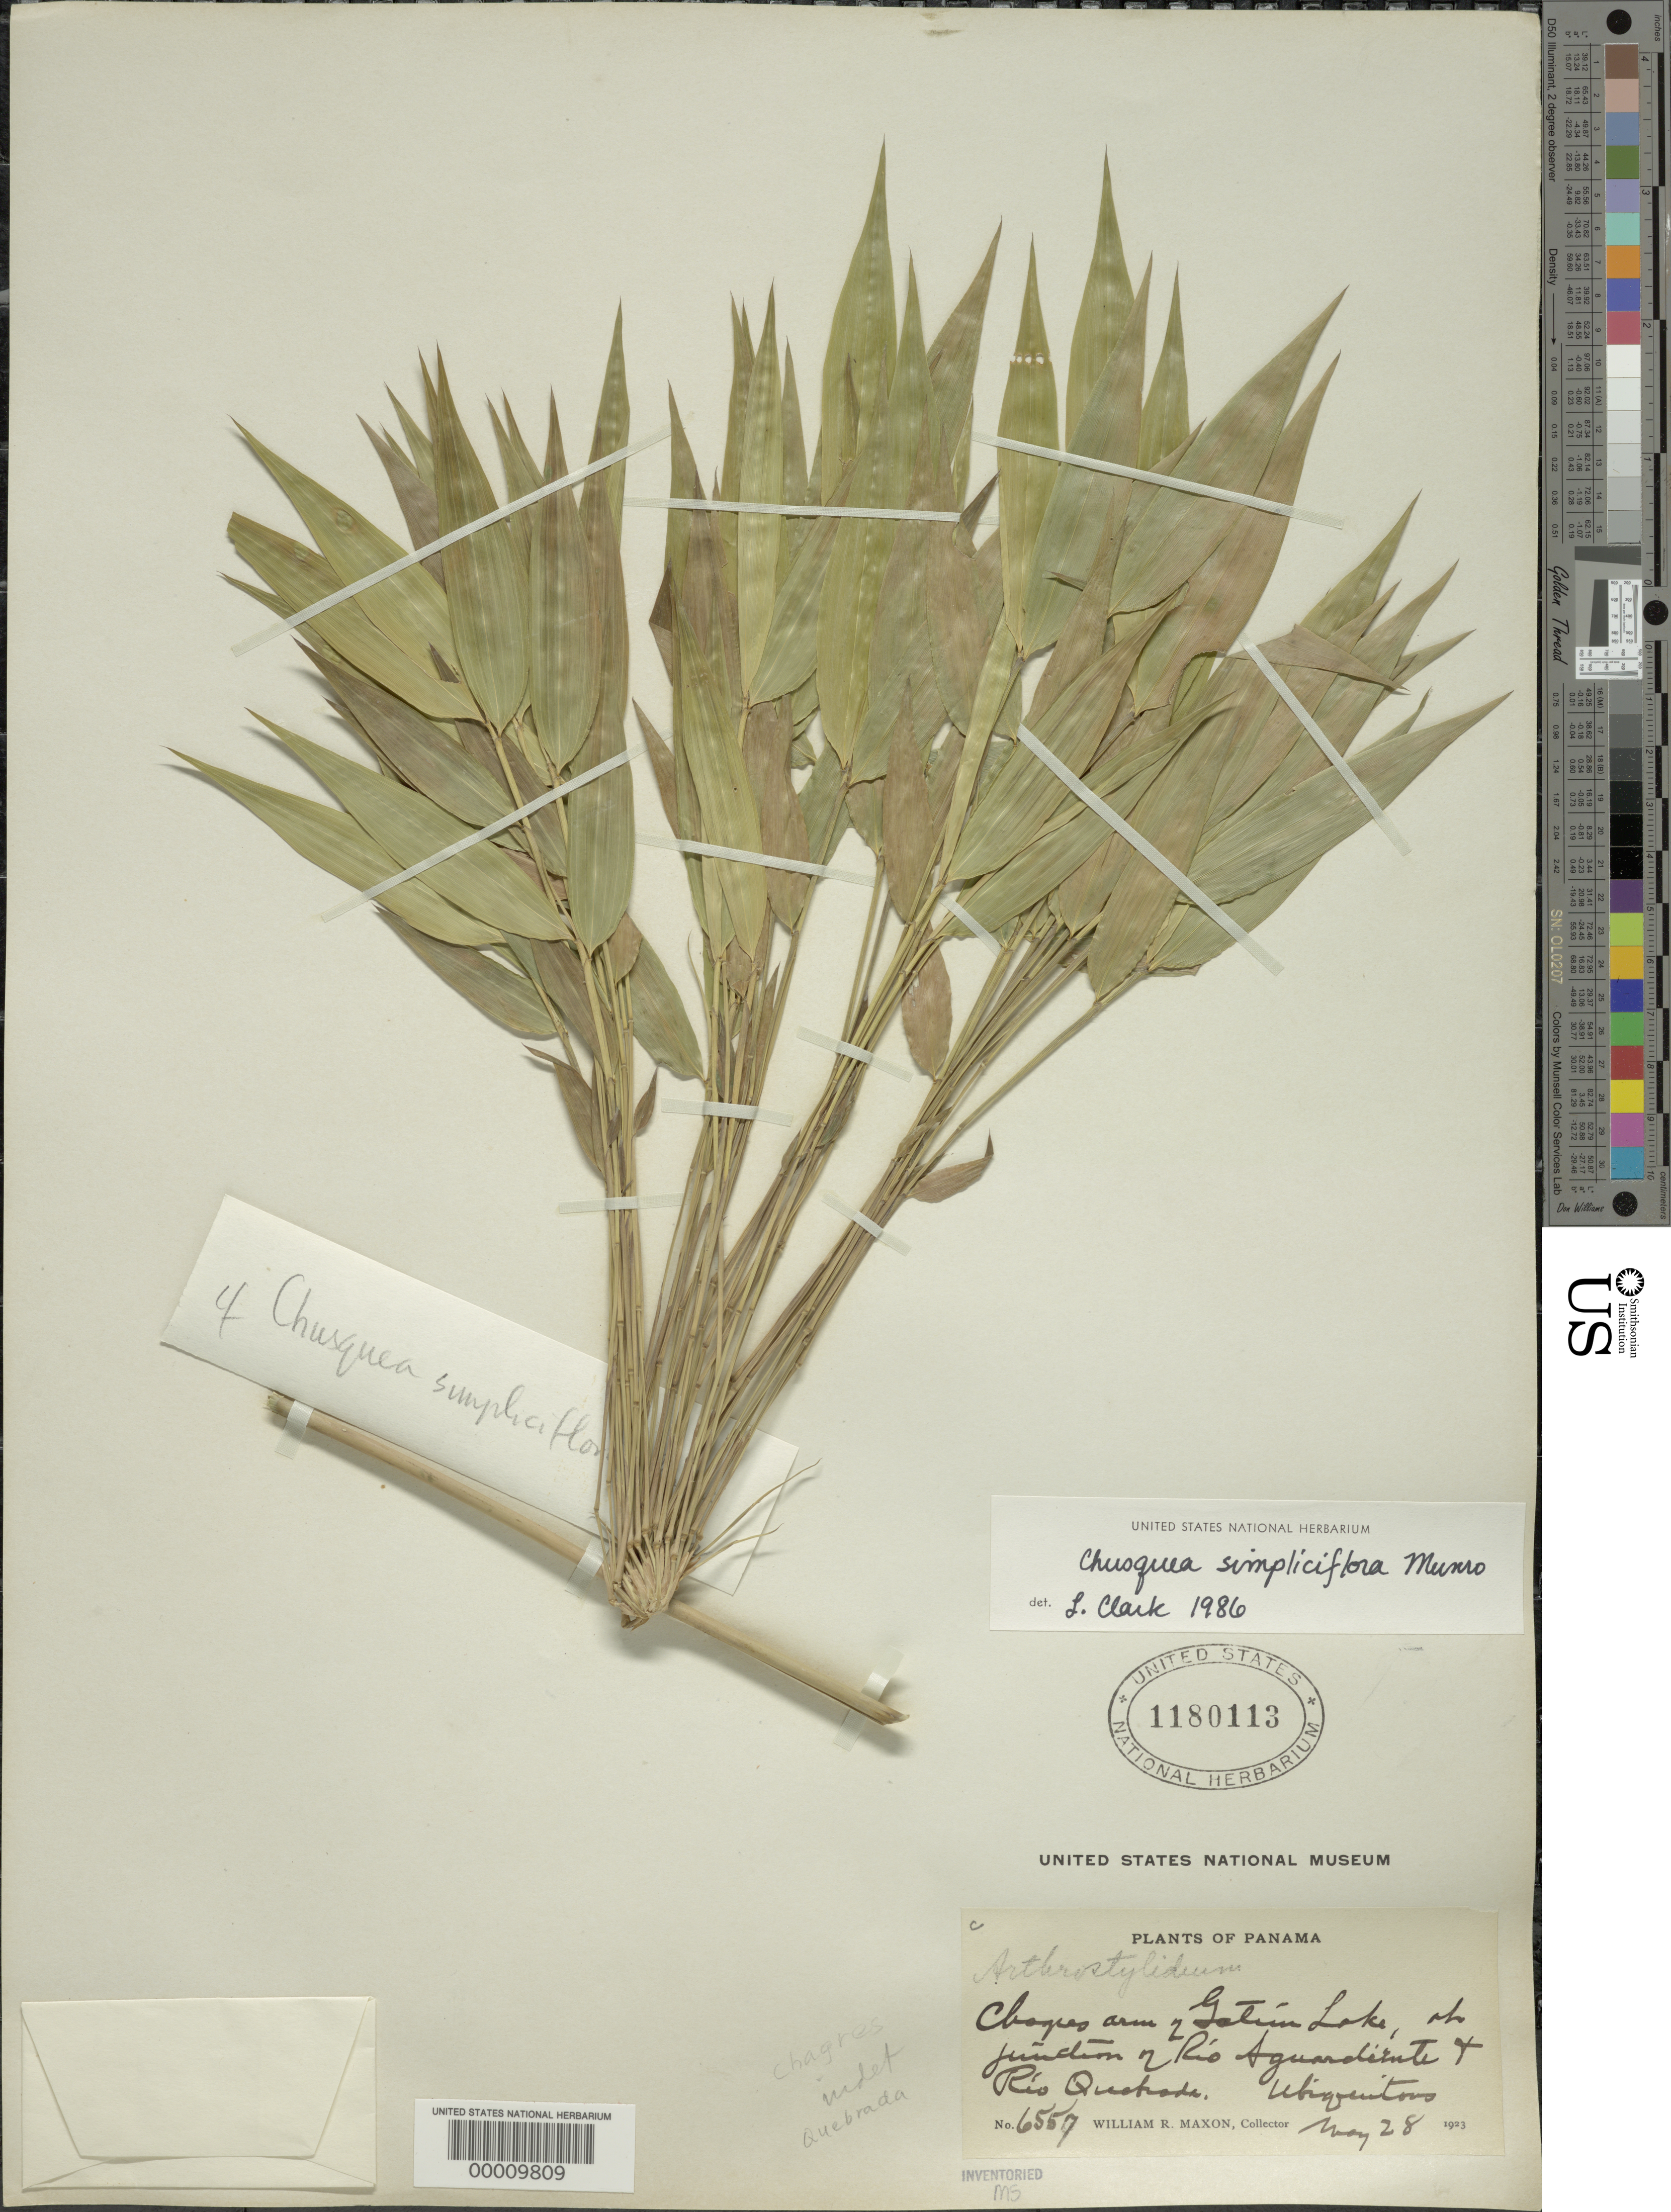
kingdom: Plantae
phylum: Tracheophyta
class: Liliopsida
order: Poales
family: Poaceae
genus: Chusquea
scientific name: Chusquea simpliciflora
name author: Munro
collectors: W. R. Maxon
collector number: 6557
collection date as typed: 28 May 1923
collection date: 1923-05-28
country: Panama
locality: Chagres arm of Gatun Lake, at junction of Rio Aguardirute and Rio Quebrada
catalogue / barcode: US 1180113